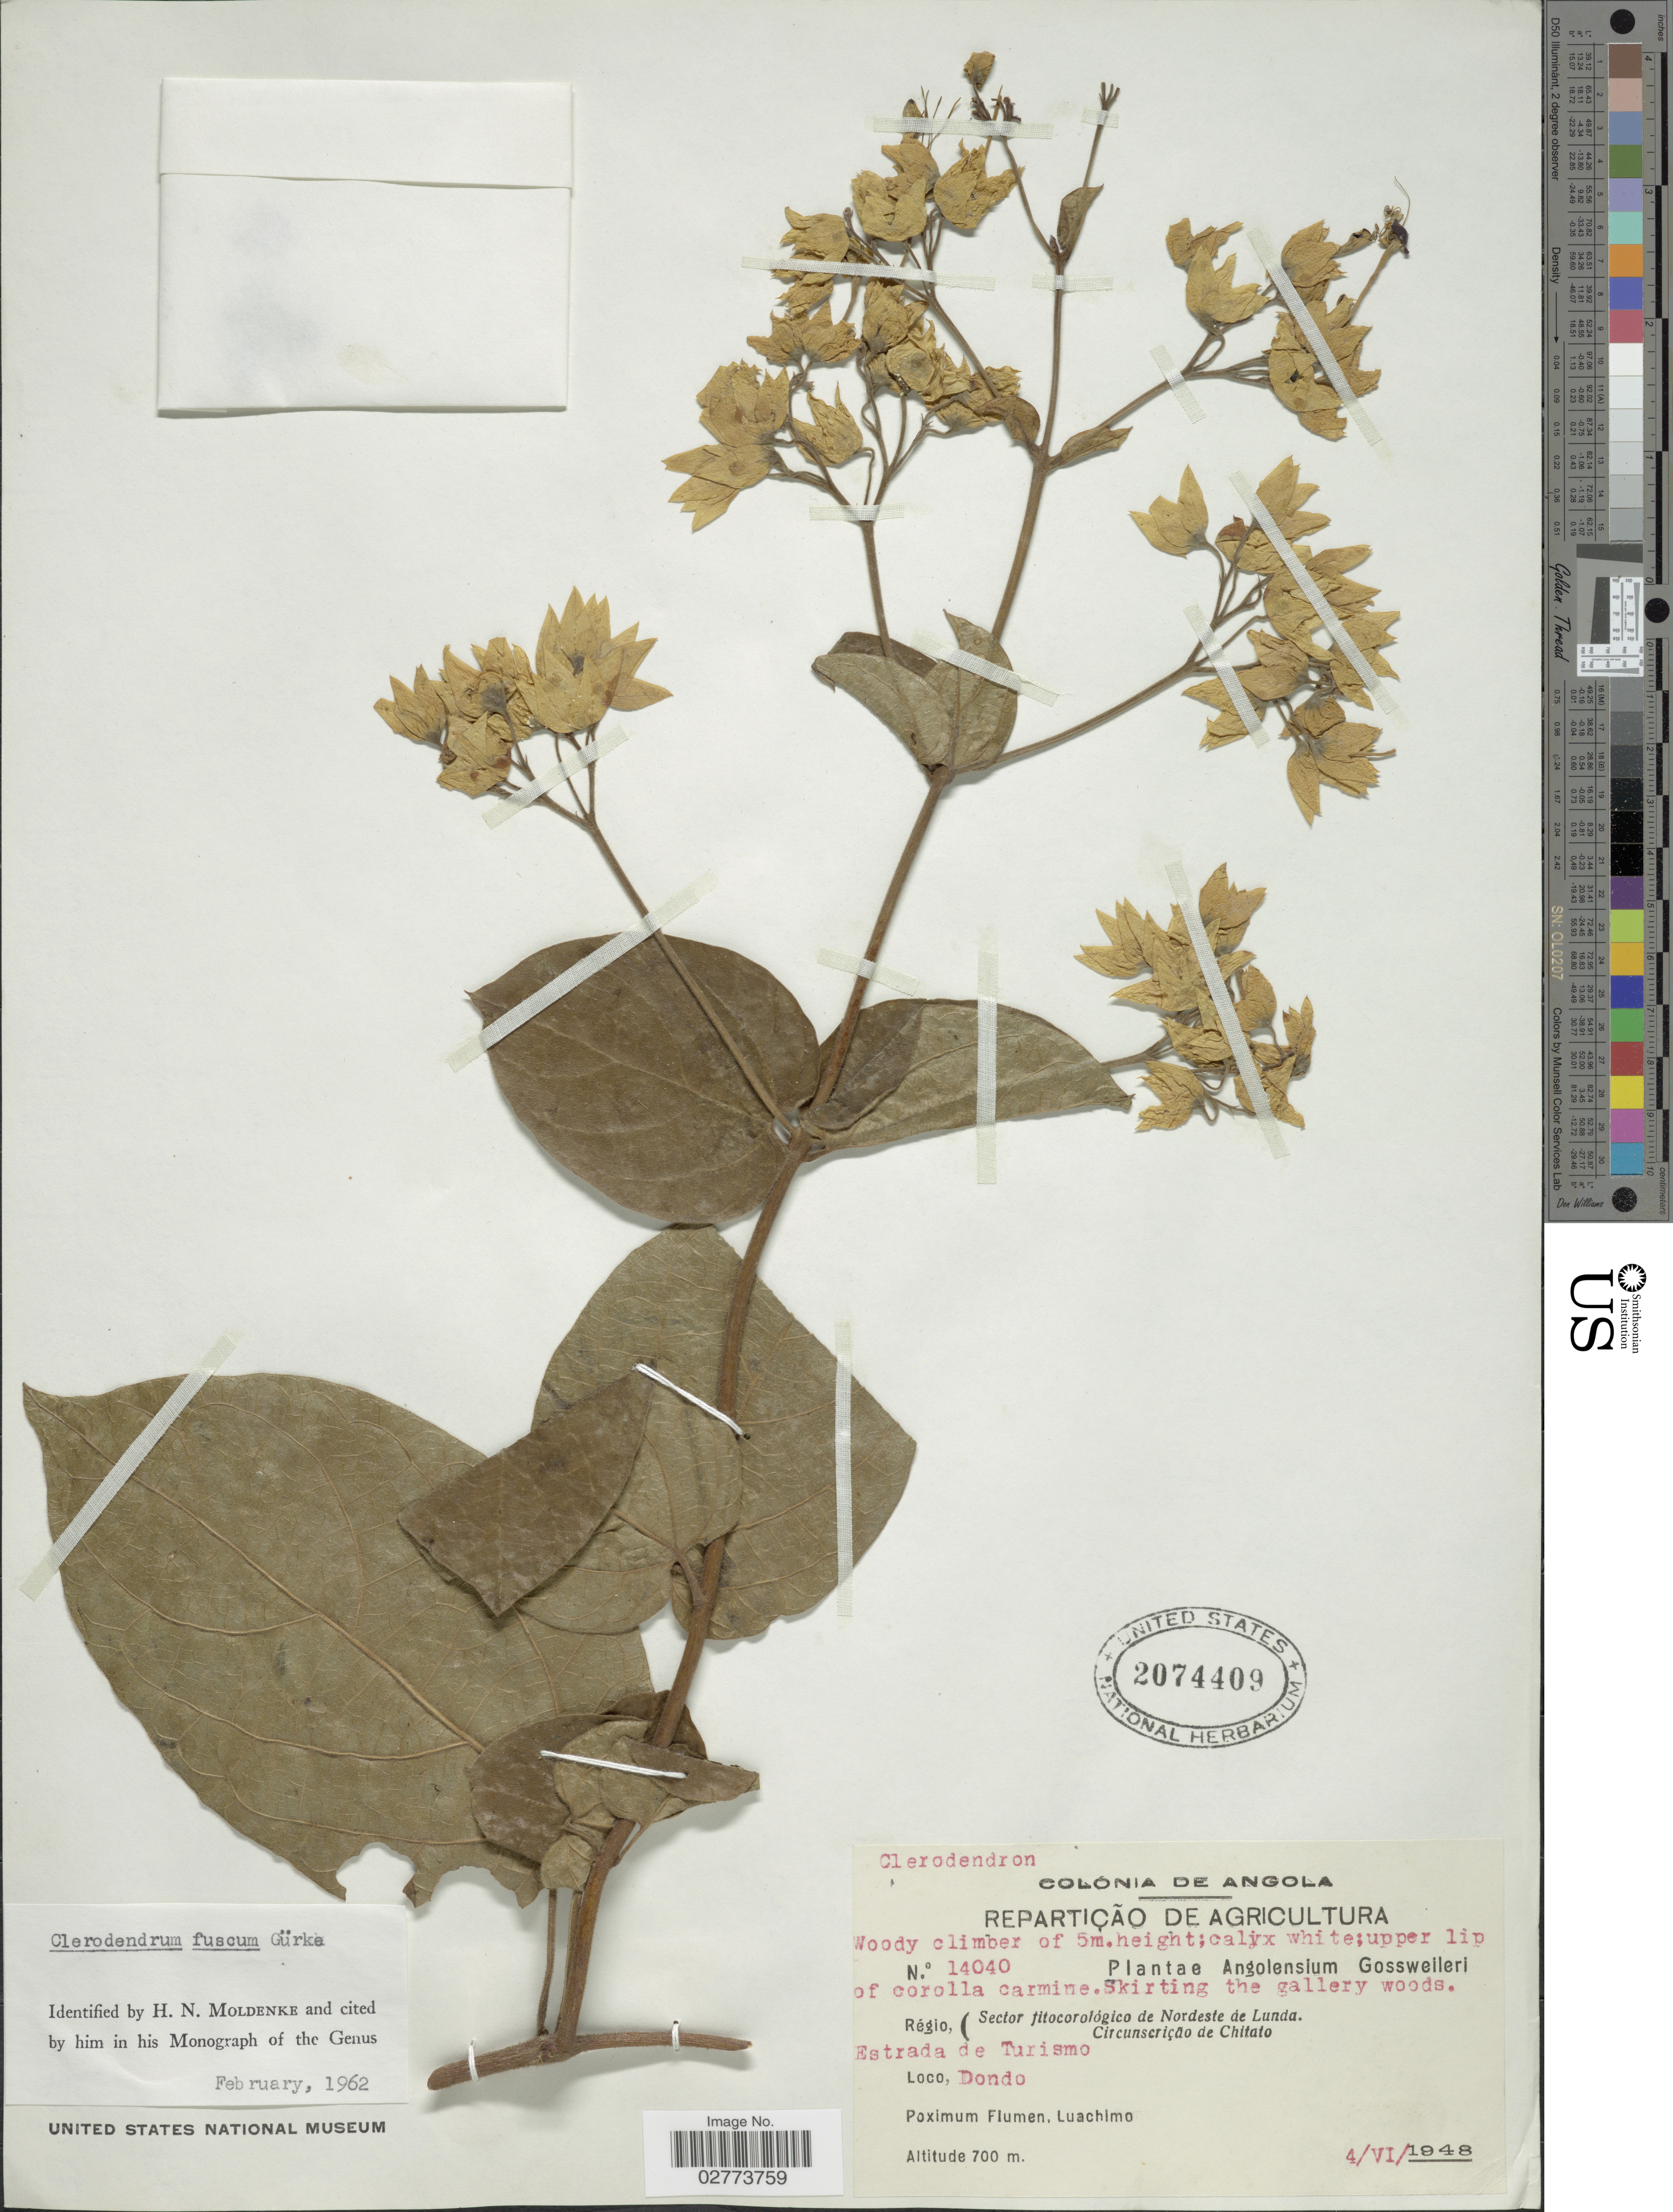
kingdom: Plantae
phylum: Tracheophyta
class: Magnoliopsida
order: Lamiales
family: Lamiaceae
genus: Clerodendrum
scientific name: Clerodendrum fuscum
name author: Gürke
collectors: -. Gossweiler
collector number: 14040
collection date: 1948-06-04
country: Angola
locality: Régio, Sector fitocorológico de Nordeste de Lunda, Circunscrição de Chitato., Estrada de Turismo, Dondo, Luachimo.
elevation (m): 700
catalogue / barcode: US 2074409